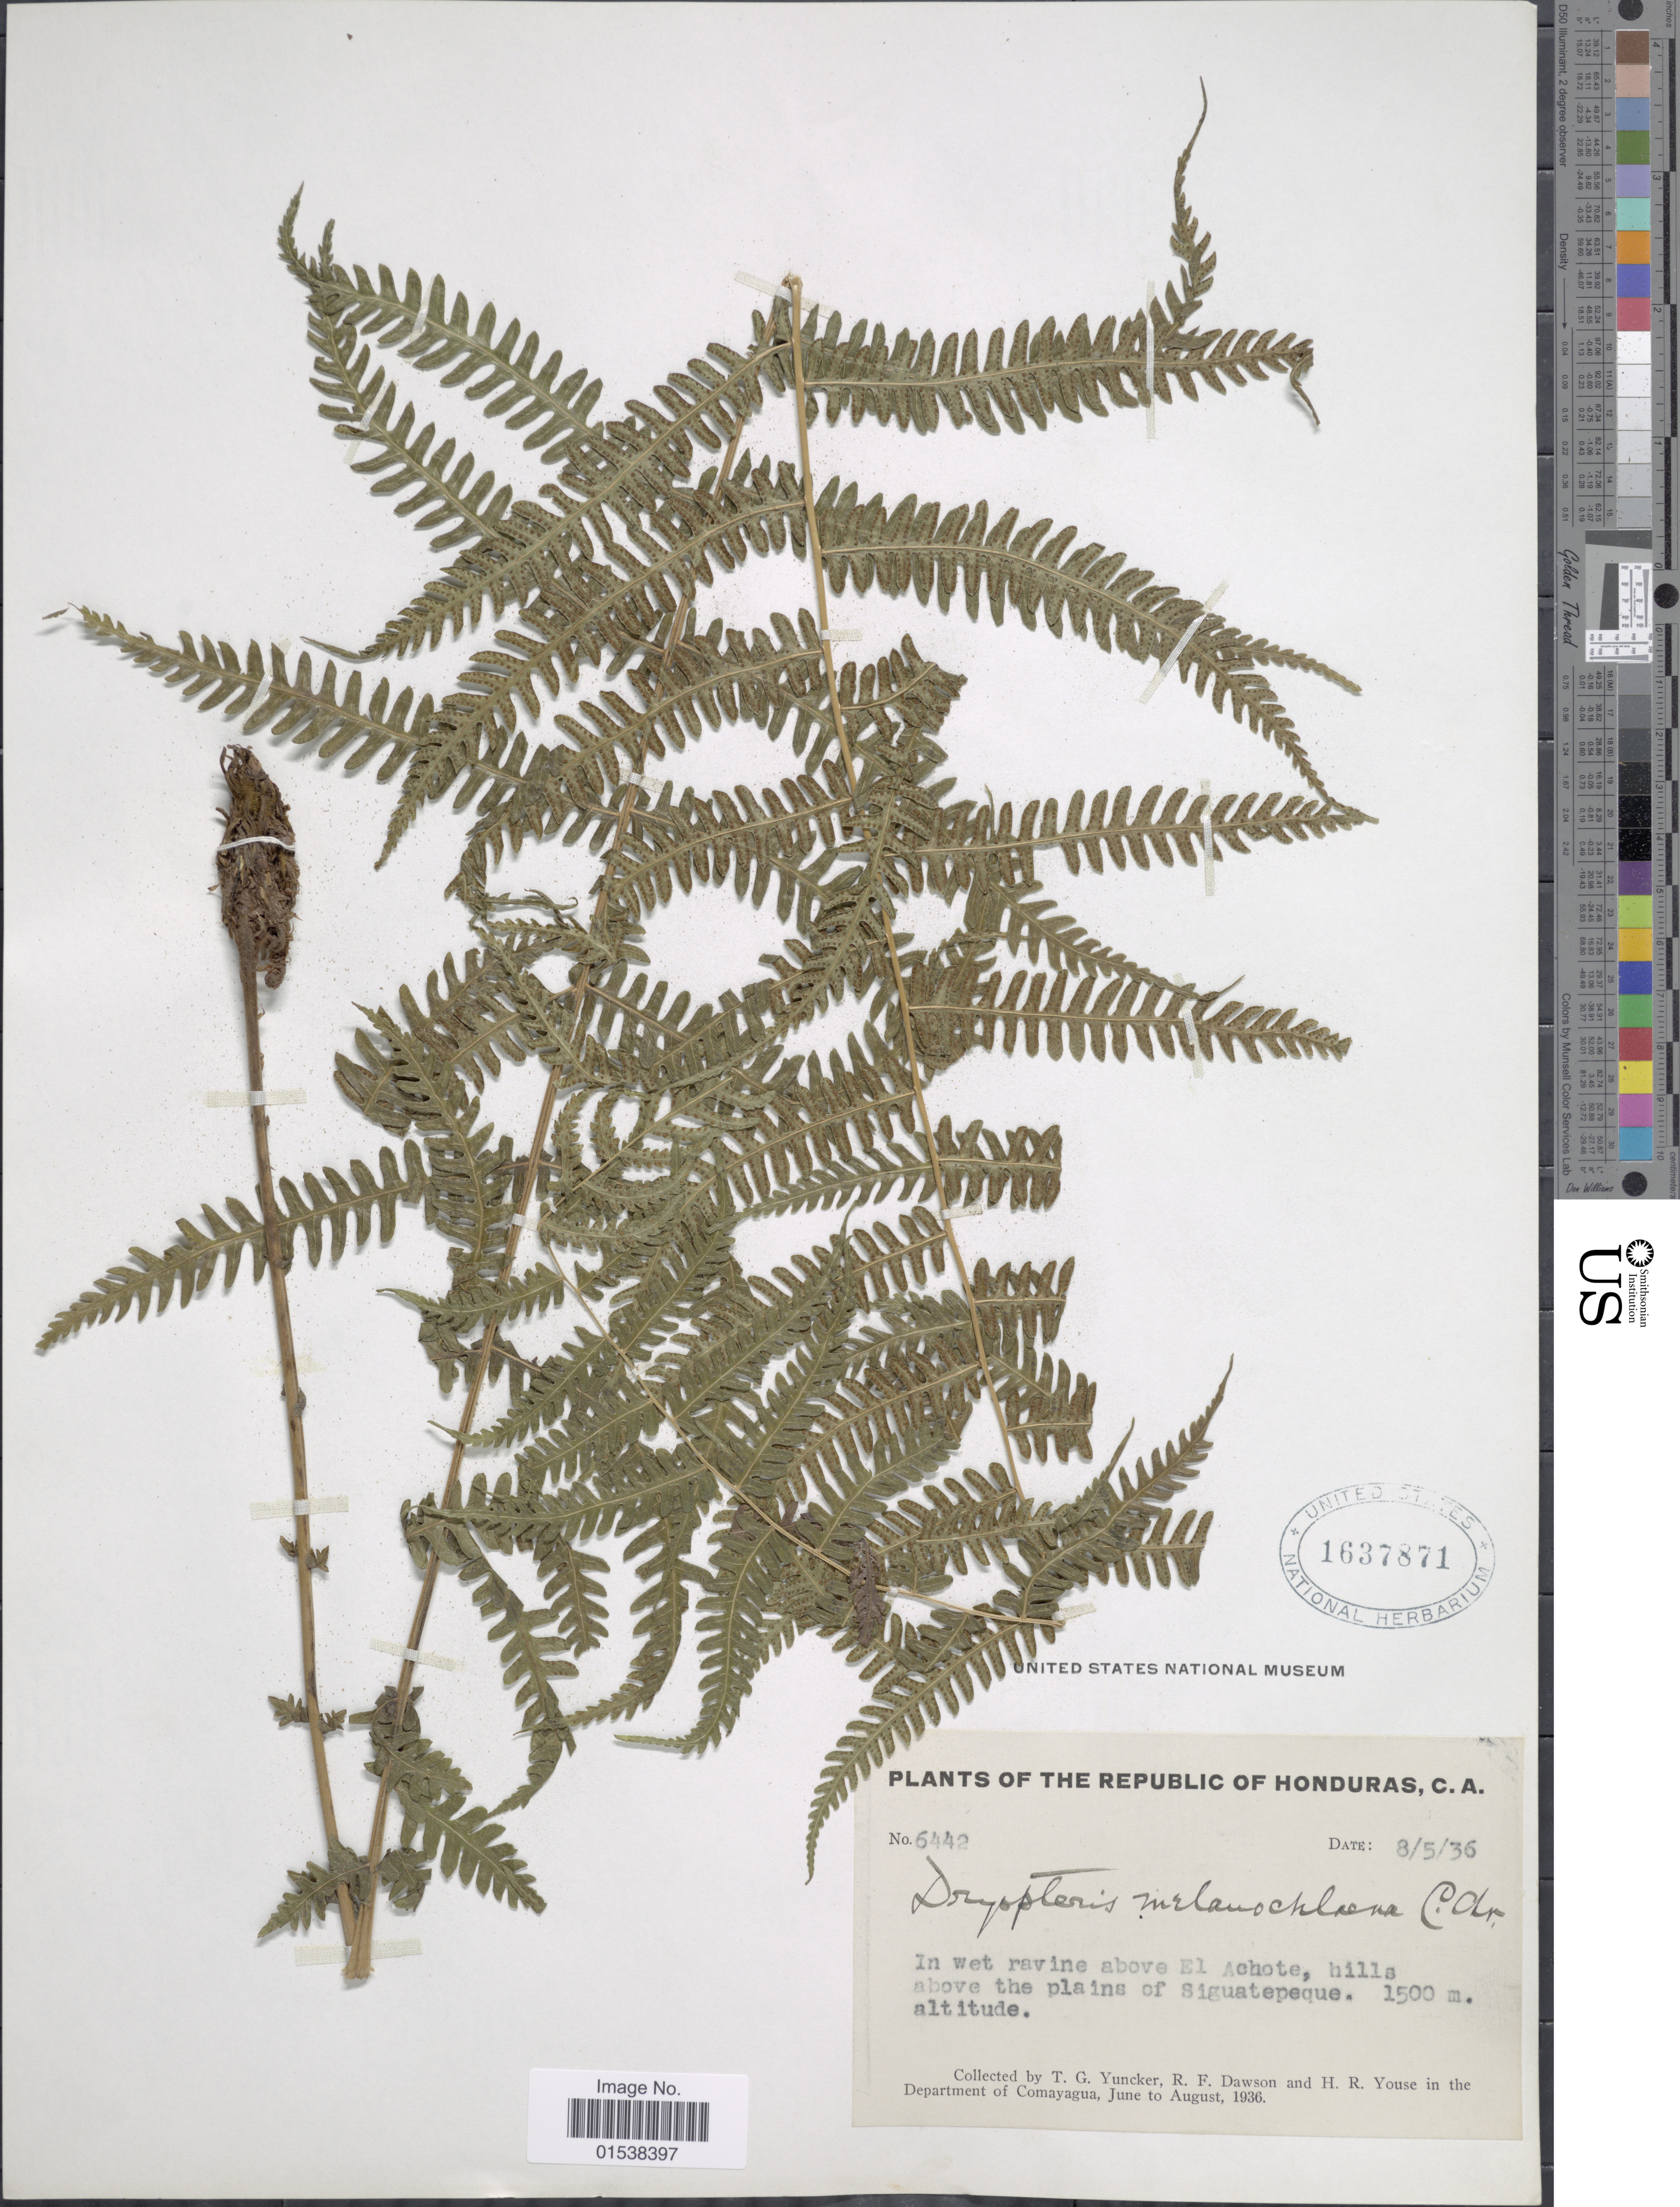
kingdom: Plantae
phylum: Tracheophyta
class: Polypodiopsida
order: Polypodiales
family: Thelypteridaceae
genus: Amauropelta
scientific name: Amauropelta melanochlaena (C. Chr.) comb. nov., ined 2015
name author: (C. Chr.)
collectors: T. G. Yuncker, R. F. Dawson & H. Youse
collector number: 6442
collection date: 1936-05-08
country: Honduras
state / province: Comayagua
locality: Republic of Honduras, C. A., in wet ravine above El Achote, hills above the plains of Siguatepeque, department of Comayagua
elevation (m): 1500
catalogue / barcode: US 1637871